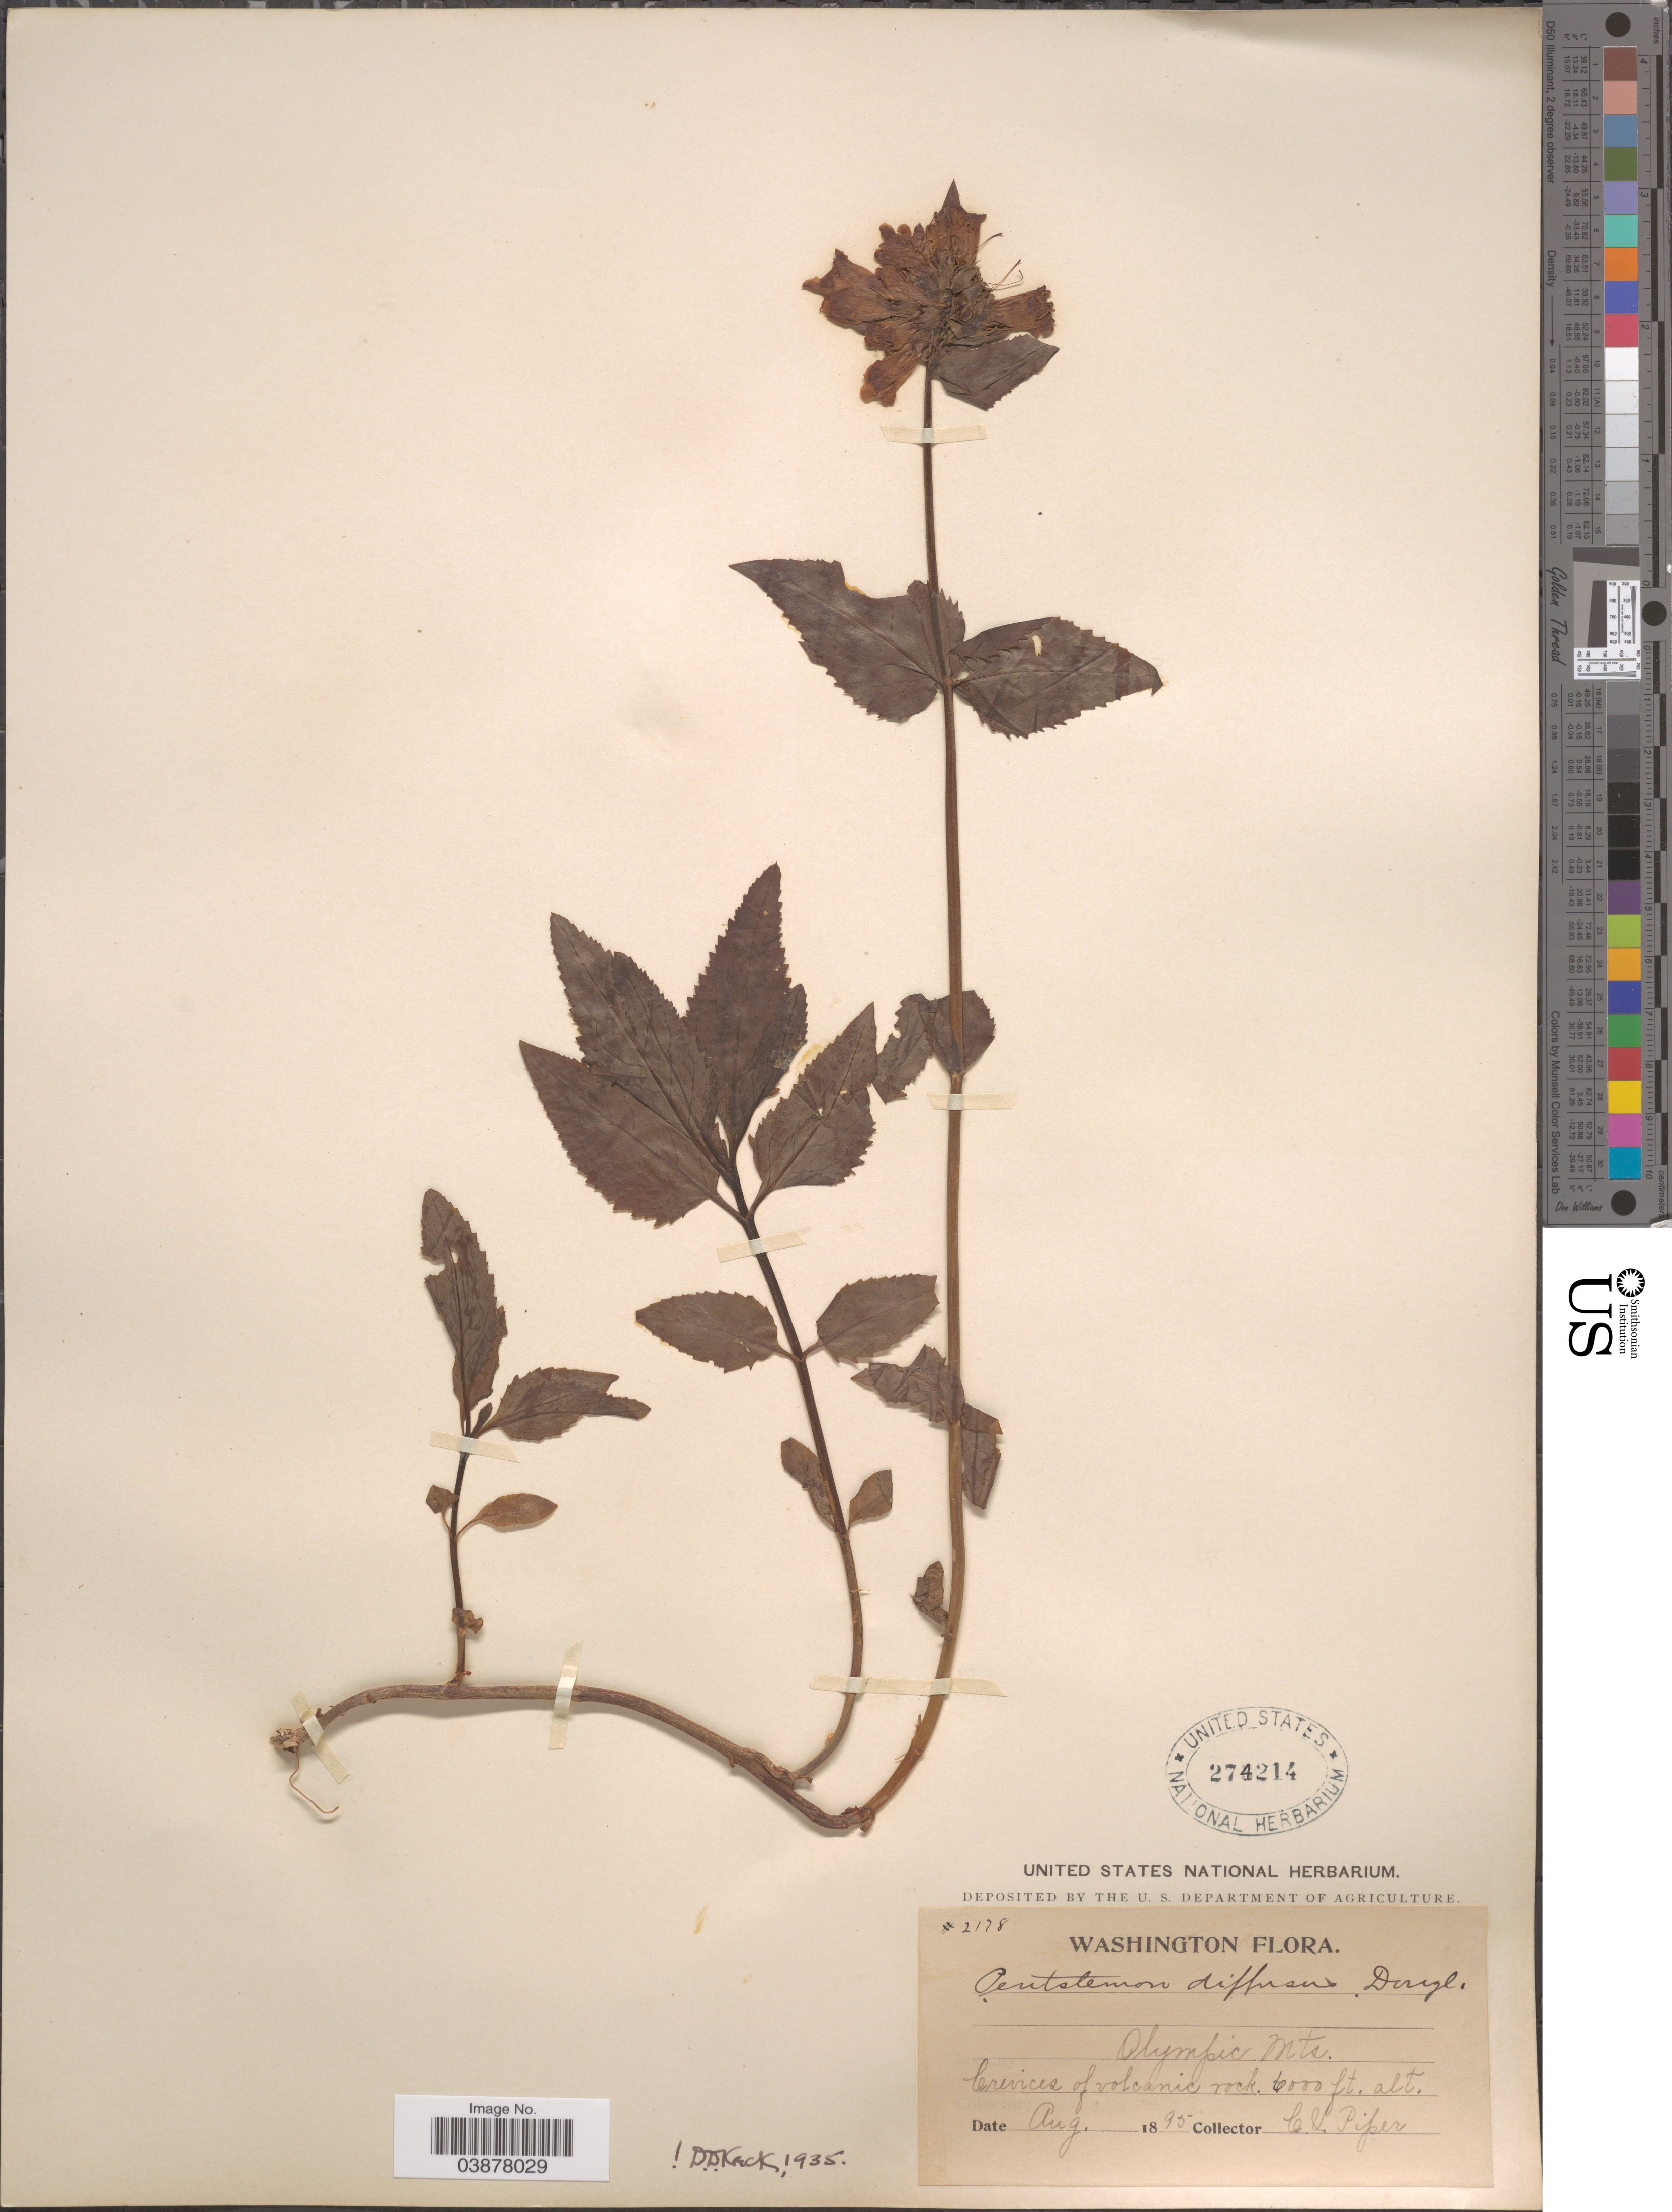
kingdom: Plantae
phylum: Tracheophyta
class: Magnoliopsida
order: Lamiales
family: Plantaginaceae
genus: Penstemon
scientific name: Penstemon serrulatus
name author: Menzies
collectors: C. V. Piper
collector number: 2178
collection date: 1895-08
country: United States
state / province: Washington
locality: Olympic Mts. Crevices of volcanic rock.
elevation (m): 1829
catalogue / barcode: US 274214